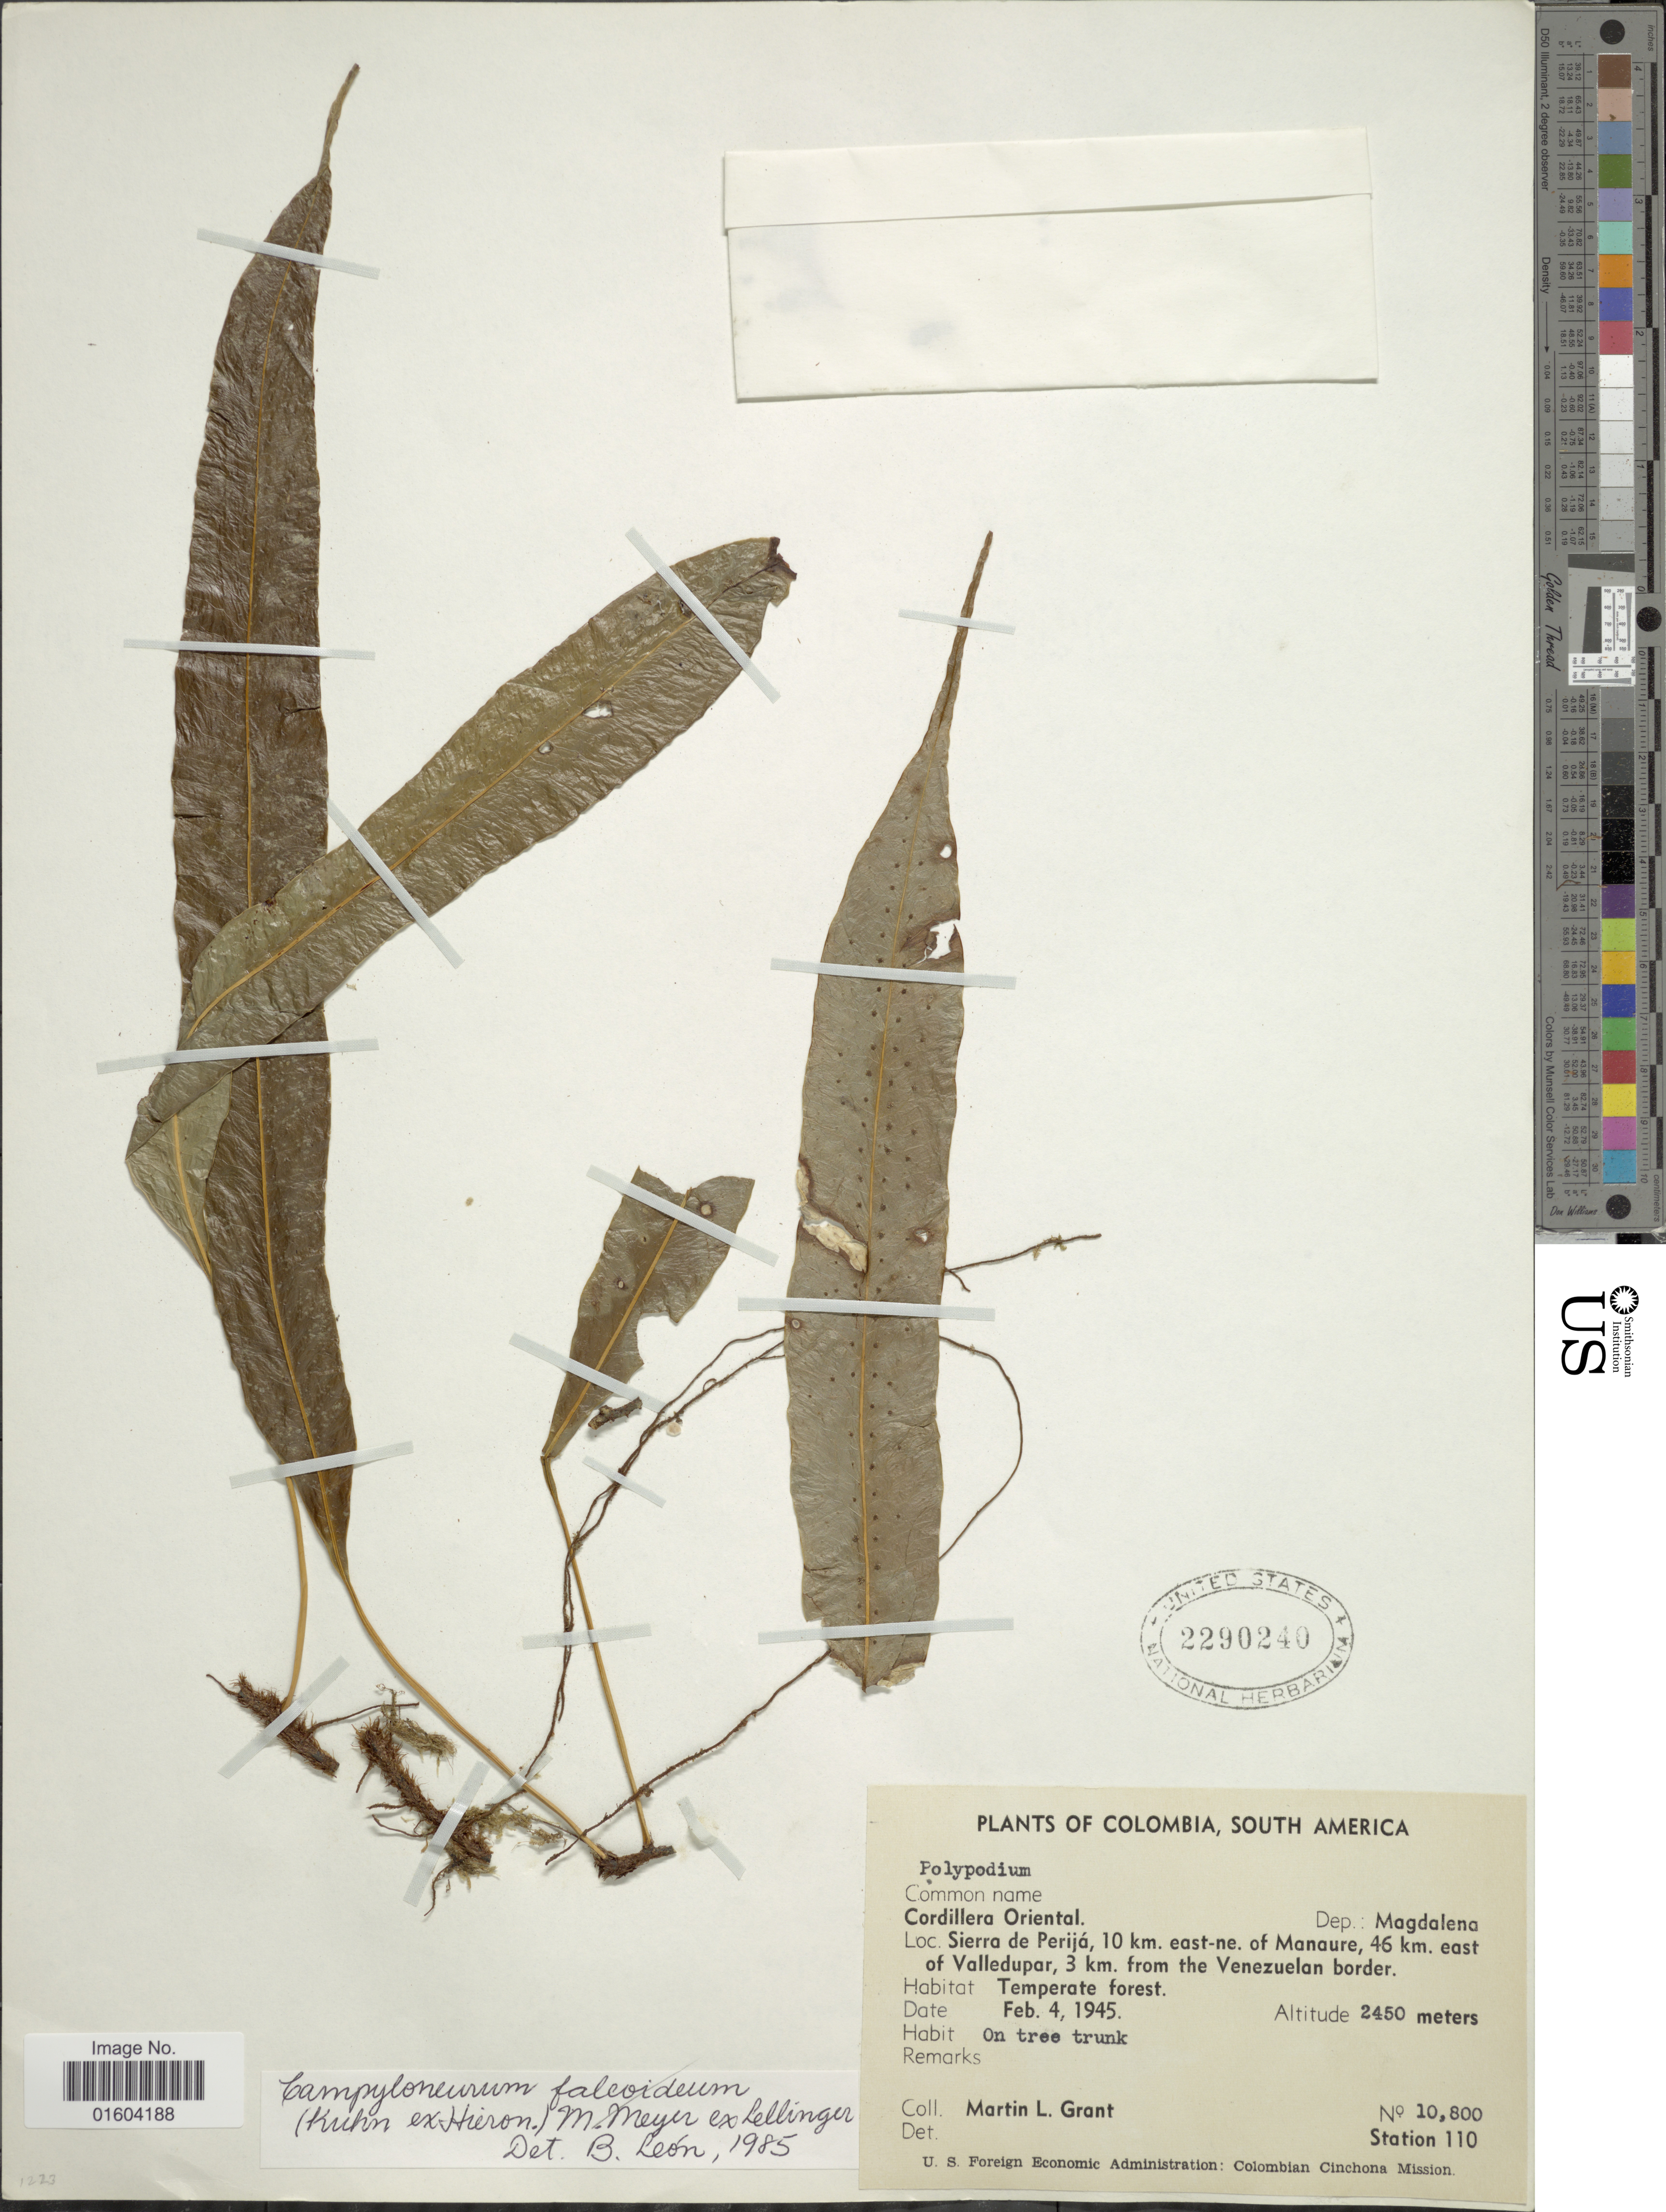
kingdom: Plantae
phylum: Tracheophyta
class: Polypodiopsida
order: Polypodiales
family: Polypodiaceae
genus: Campyloneurum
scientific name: Campyloneurum chrysopodum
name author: (Klotzsch) Fée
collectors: M. L. Grant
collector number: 10800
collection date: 1945-02-04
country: Colombia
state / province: Magdalena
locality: Cordillera Oriental, Dep.: Magdalena, Sierra de Perija, 10 km east-ne. of Manaure, 46 km. east of Valledupar, 3 km. from the Venezuelan border. Station 110.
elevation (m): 2450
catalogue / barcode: US 2290240